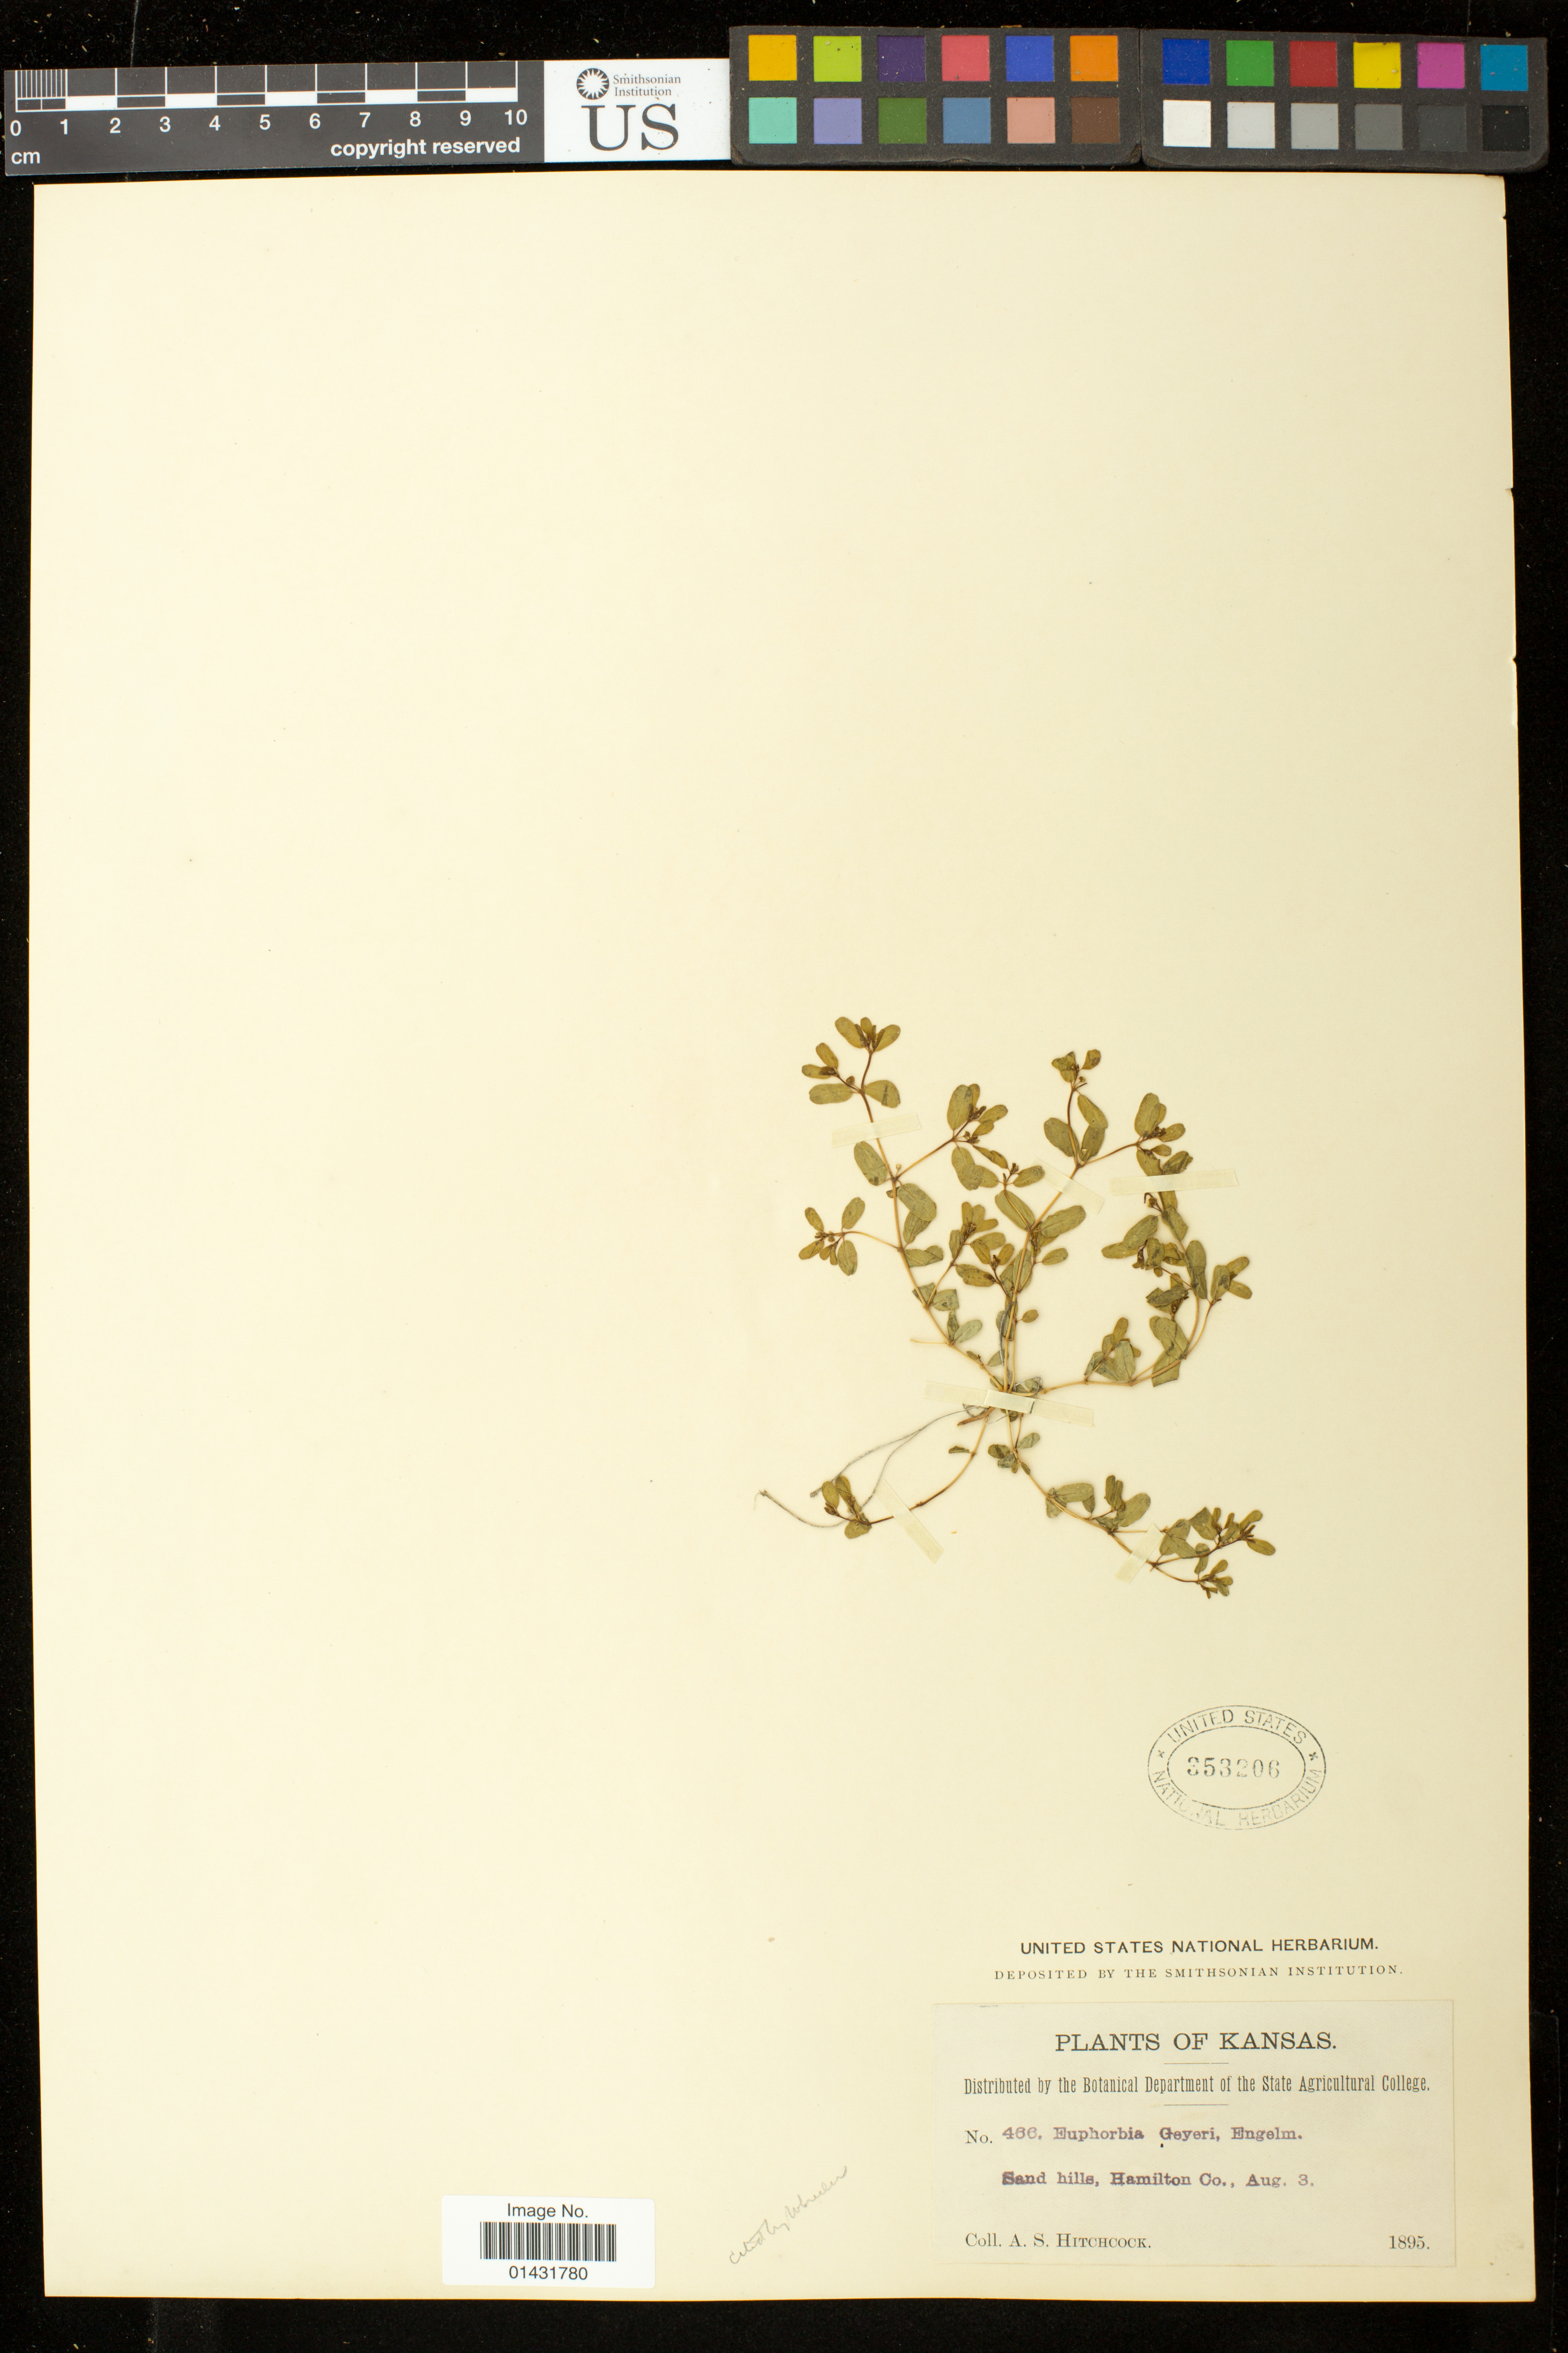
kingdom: Plantae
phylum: Tracheophyta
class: Magnoliopsida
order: Malpighiales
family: Euphorbiaceae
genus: Euphorbia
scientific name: Euphorbia geyeri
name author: Engelm.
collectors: A. S. Hitchcock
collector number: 466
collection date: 1895-08-03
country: United States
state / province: Kansas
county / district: Hamilton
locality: Sand hills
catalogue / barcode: US 353206